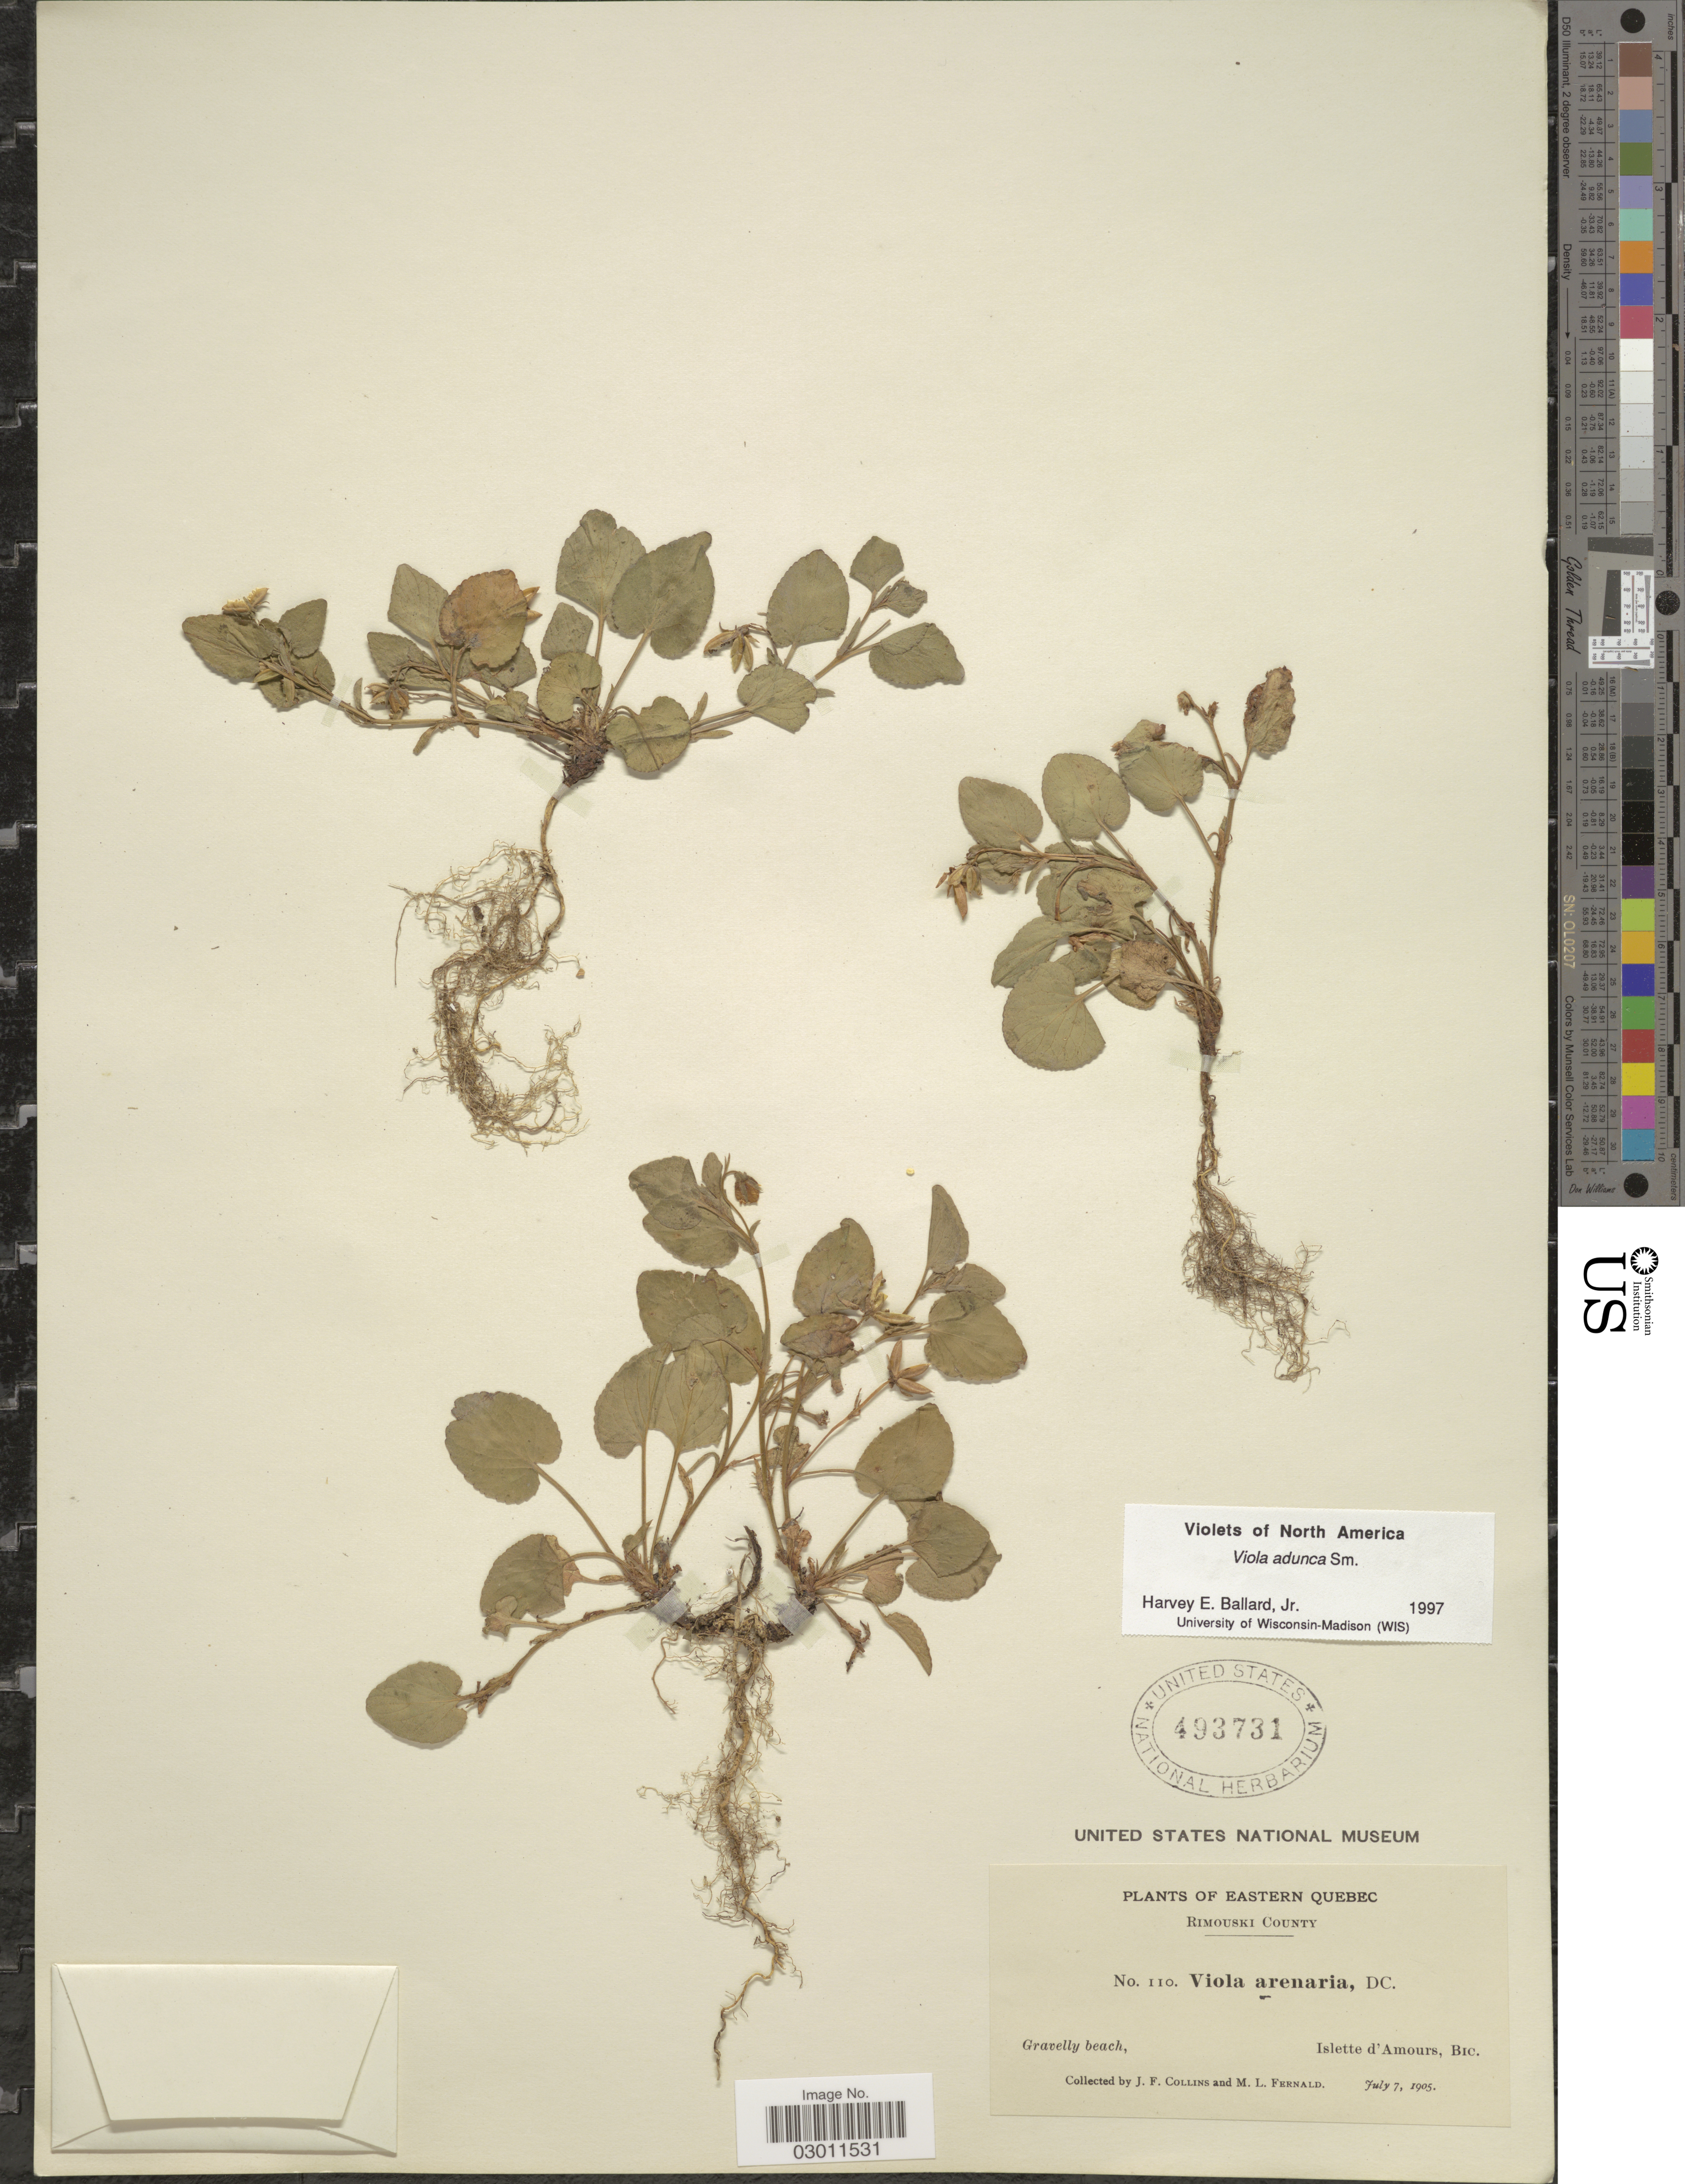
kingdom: Plantae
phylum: Tracheophyta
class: Magnoliopsida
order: Malpighiales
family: Violaceae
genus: Viola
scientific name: Viola adunca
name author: Sm.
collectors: J. Collins & M. L. Fernald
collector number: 110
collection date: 1905-07-07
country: Canada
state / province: Quebec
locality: Eastern Quebec, Rimouski County, Islette d'Amours, Bic.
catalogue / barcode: US 493731